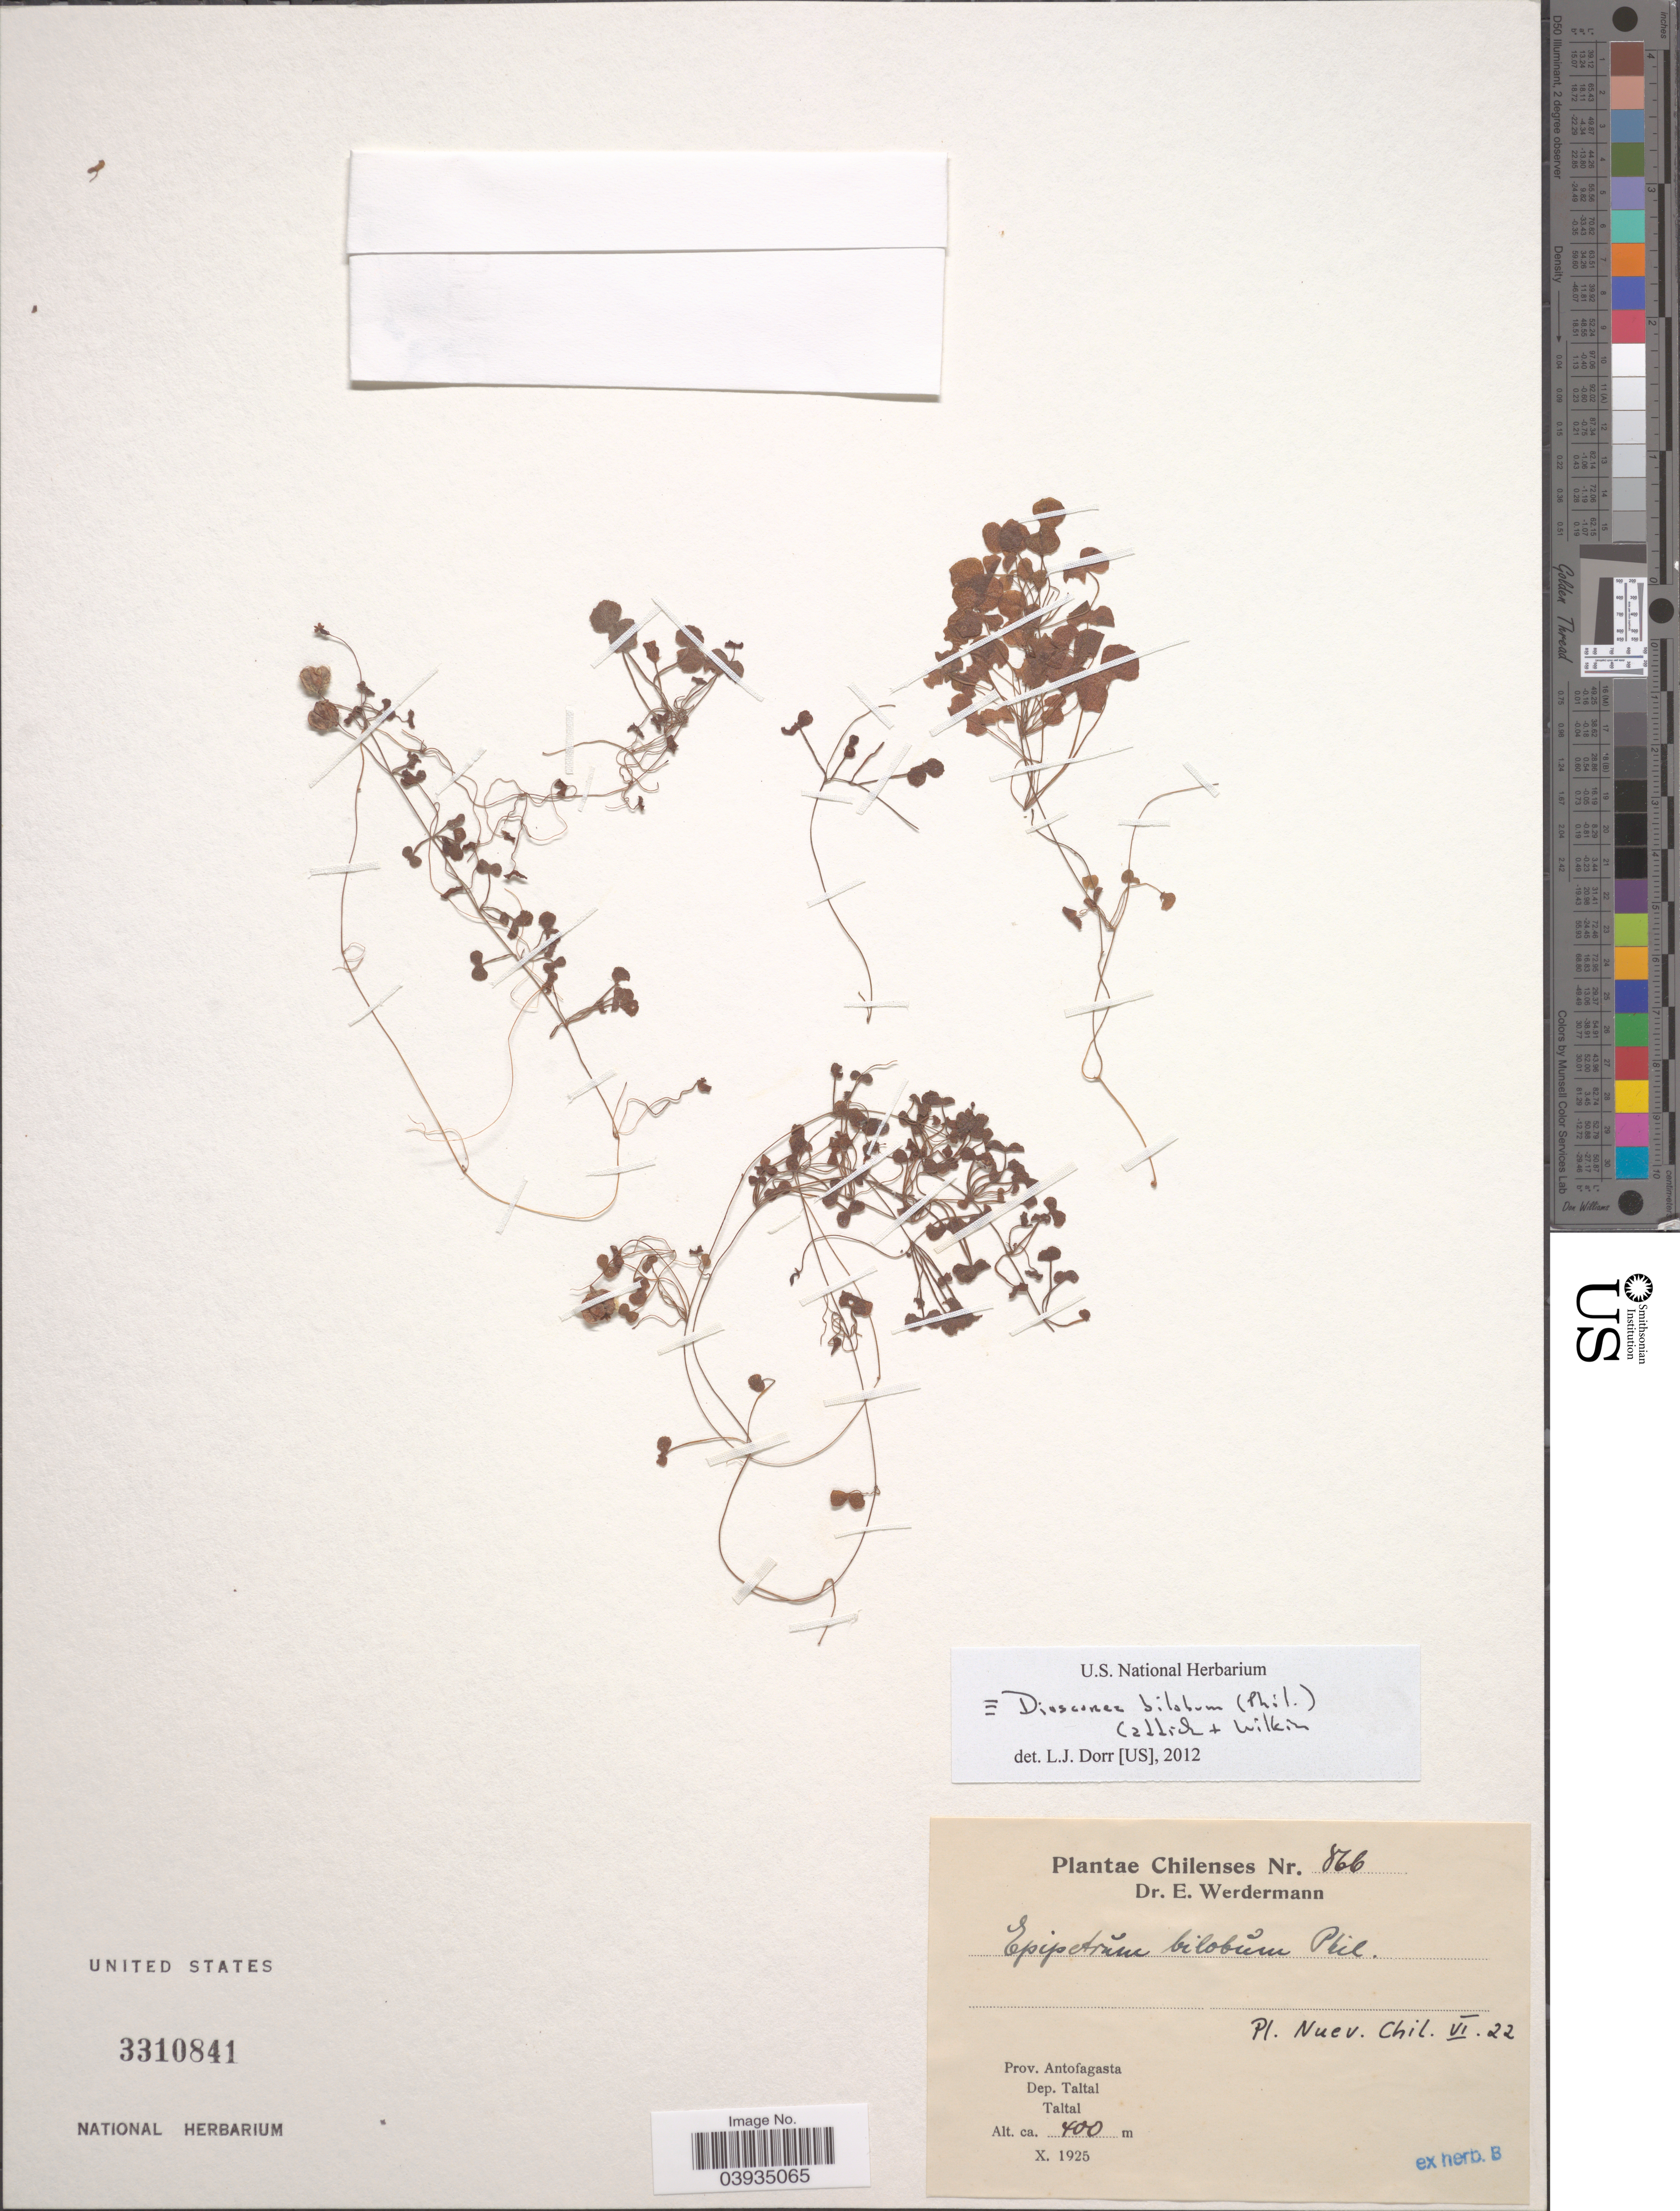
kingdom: Plantae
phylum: Tracheophyta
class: Liliopsida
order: Dioscoreales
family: Dioscoreaceae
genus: Dioscorea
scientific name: Dioscorea biloba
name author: (Phil.) Caddick & Wilkin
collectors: E. Werdermann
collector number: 866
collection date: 1925-10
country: Chile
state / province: Antofagasta (II)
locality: Dep.Taltal. Taltal.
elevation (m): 400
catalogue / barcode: US 3310841